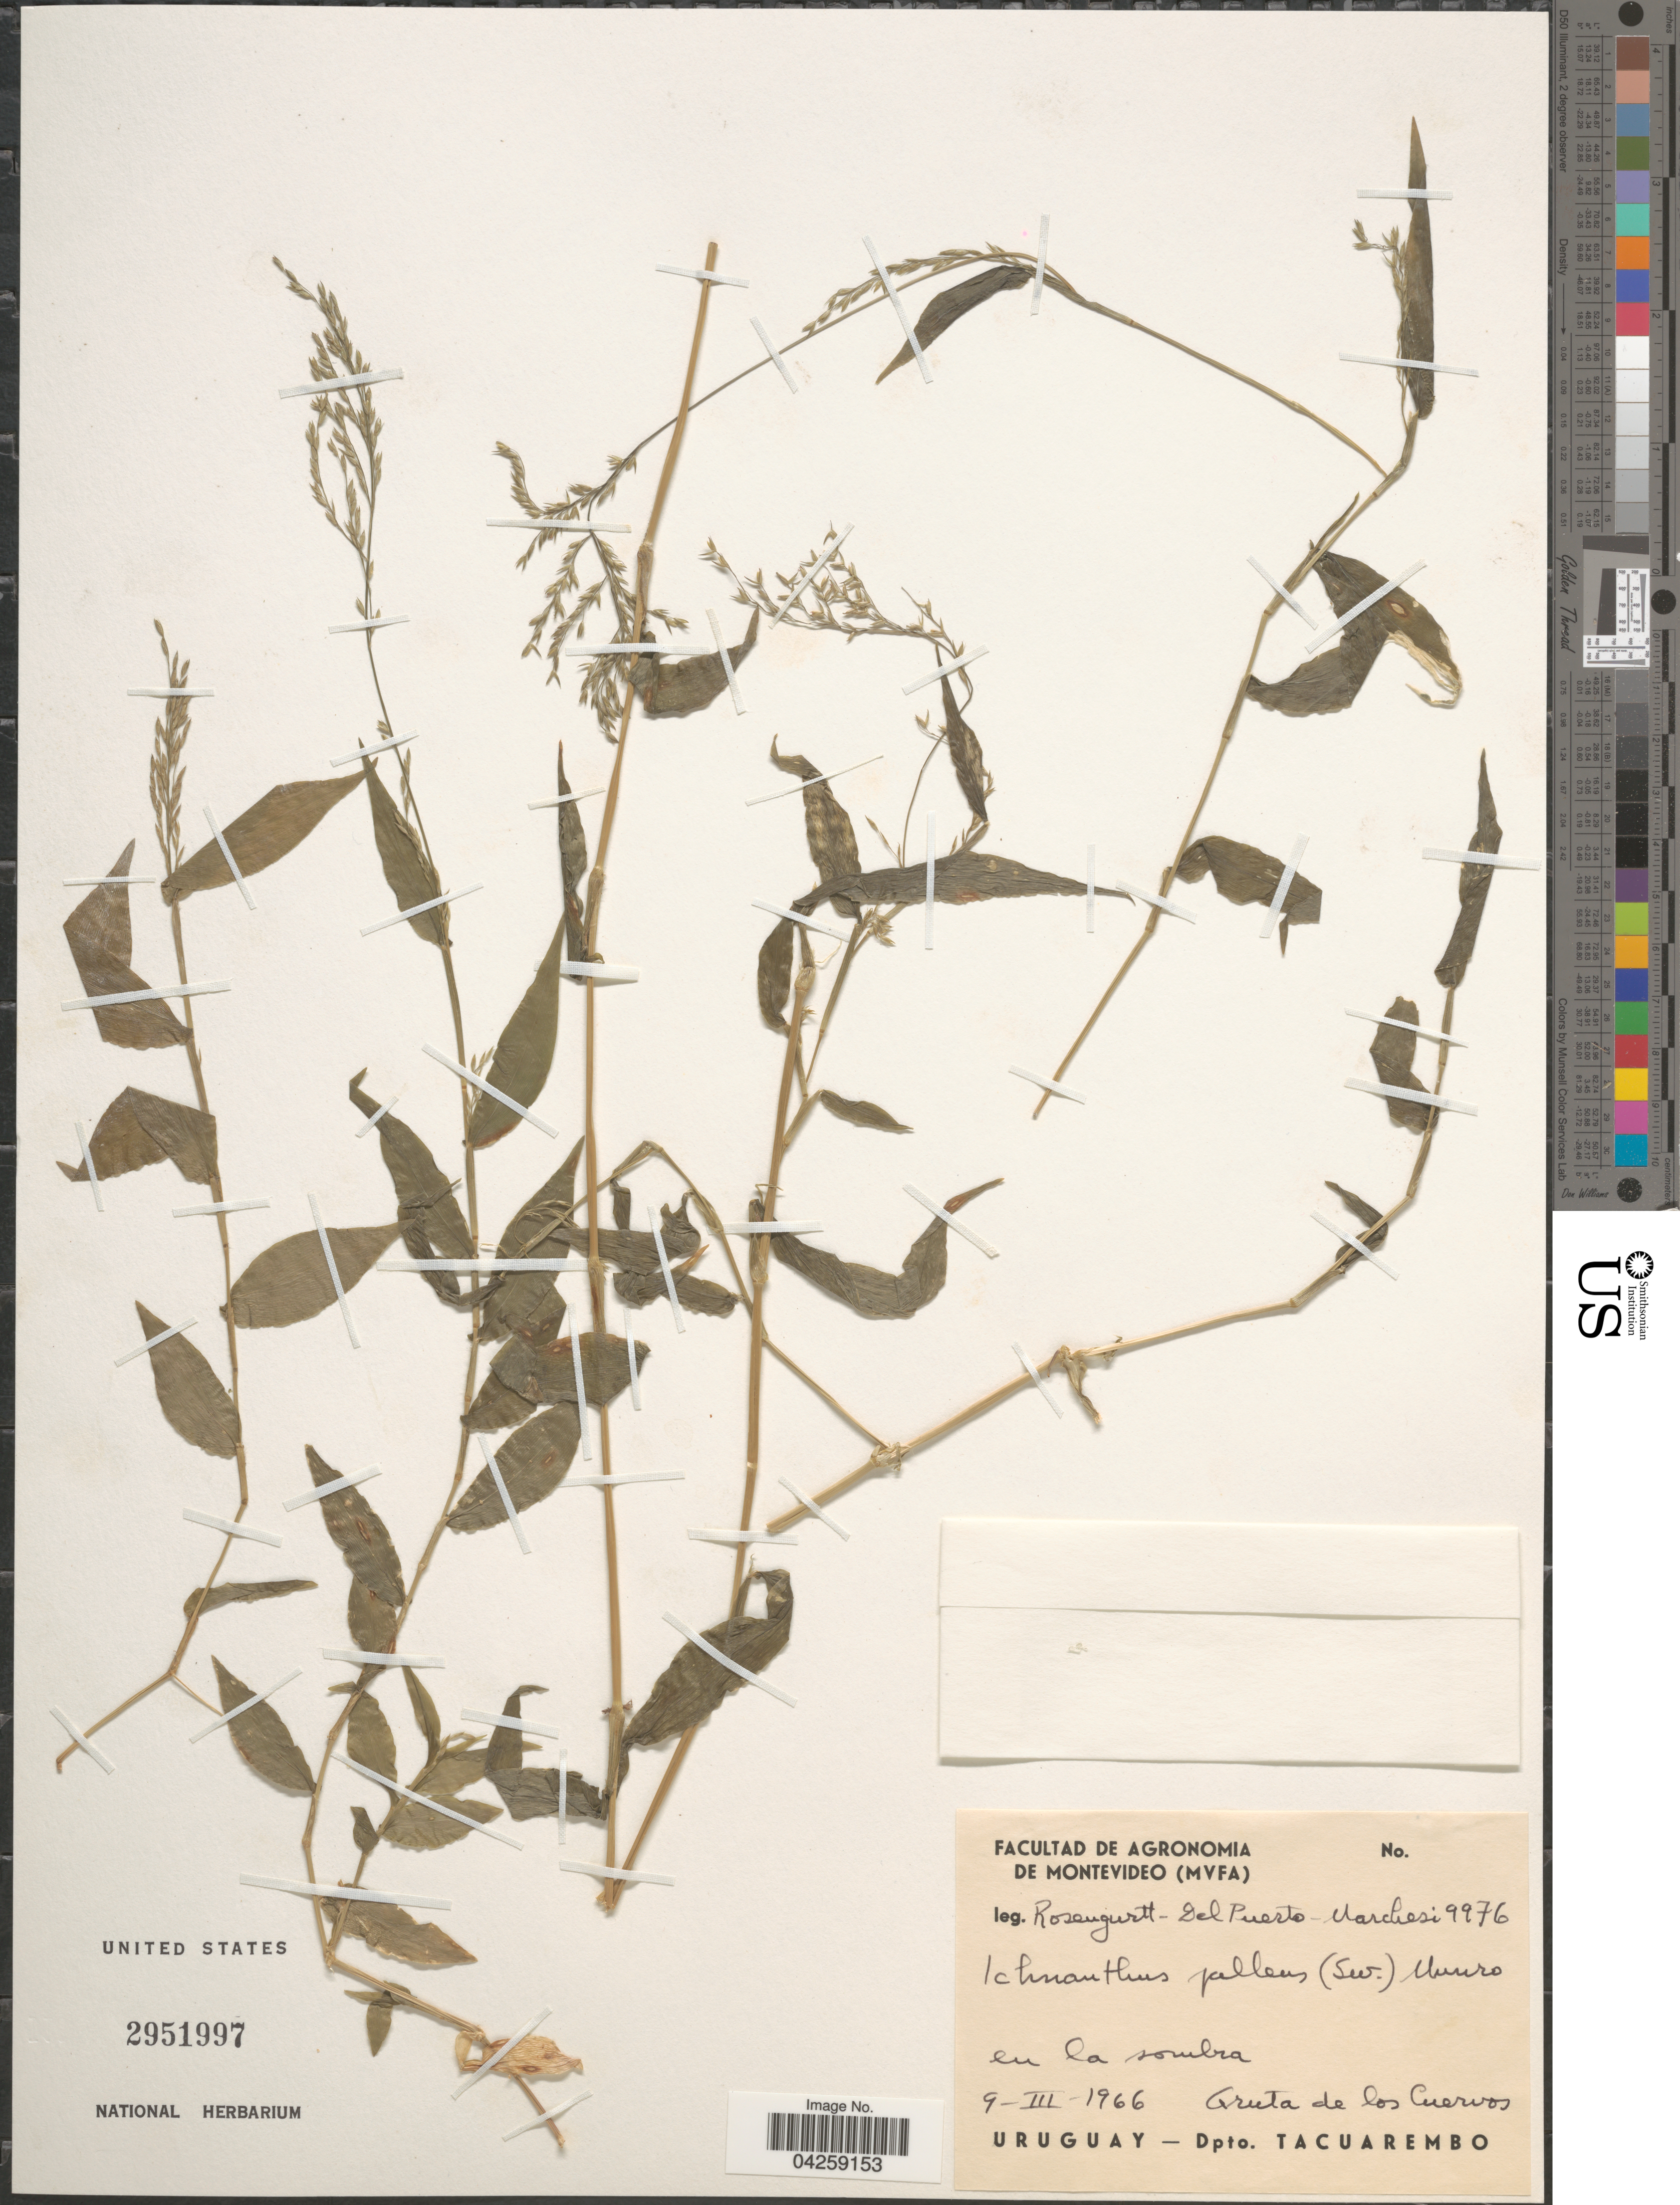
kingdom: Plantae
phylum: Tracheophyta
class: Liliopsida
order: Poales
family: Poaceae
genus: Ichnanthus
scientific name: Ichnanthus pallens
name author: (Sw.) Munro ex Benth.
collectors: Rosengurtt, Del Puerto & Marchesi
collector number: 9976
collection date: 1966-03-09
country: Uruguay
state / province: Tacuarembó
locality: En la sombra. Gruta de los Cuervos. Dpto. Tacuarembo.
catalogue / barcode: US 2951997